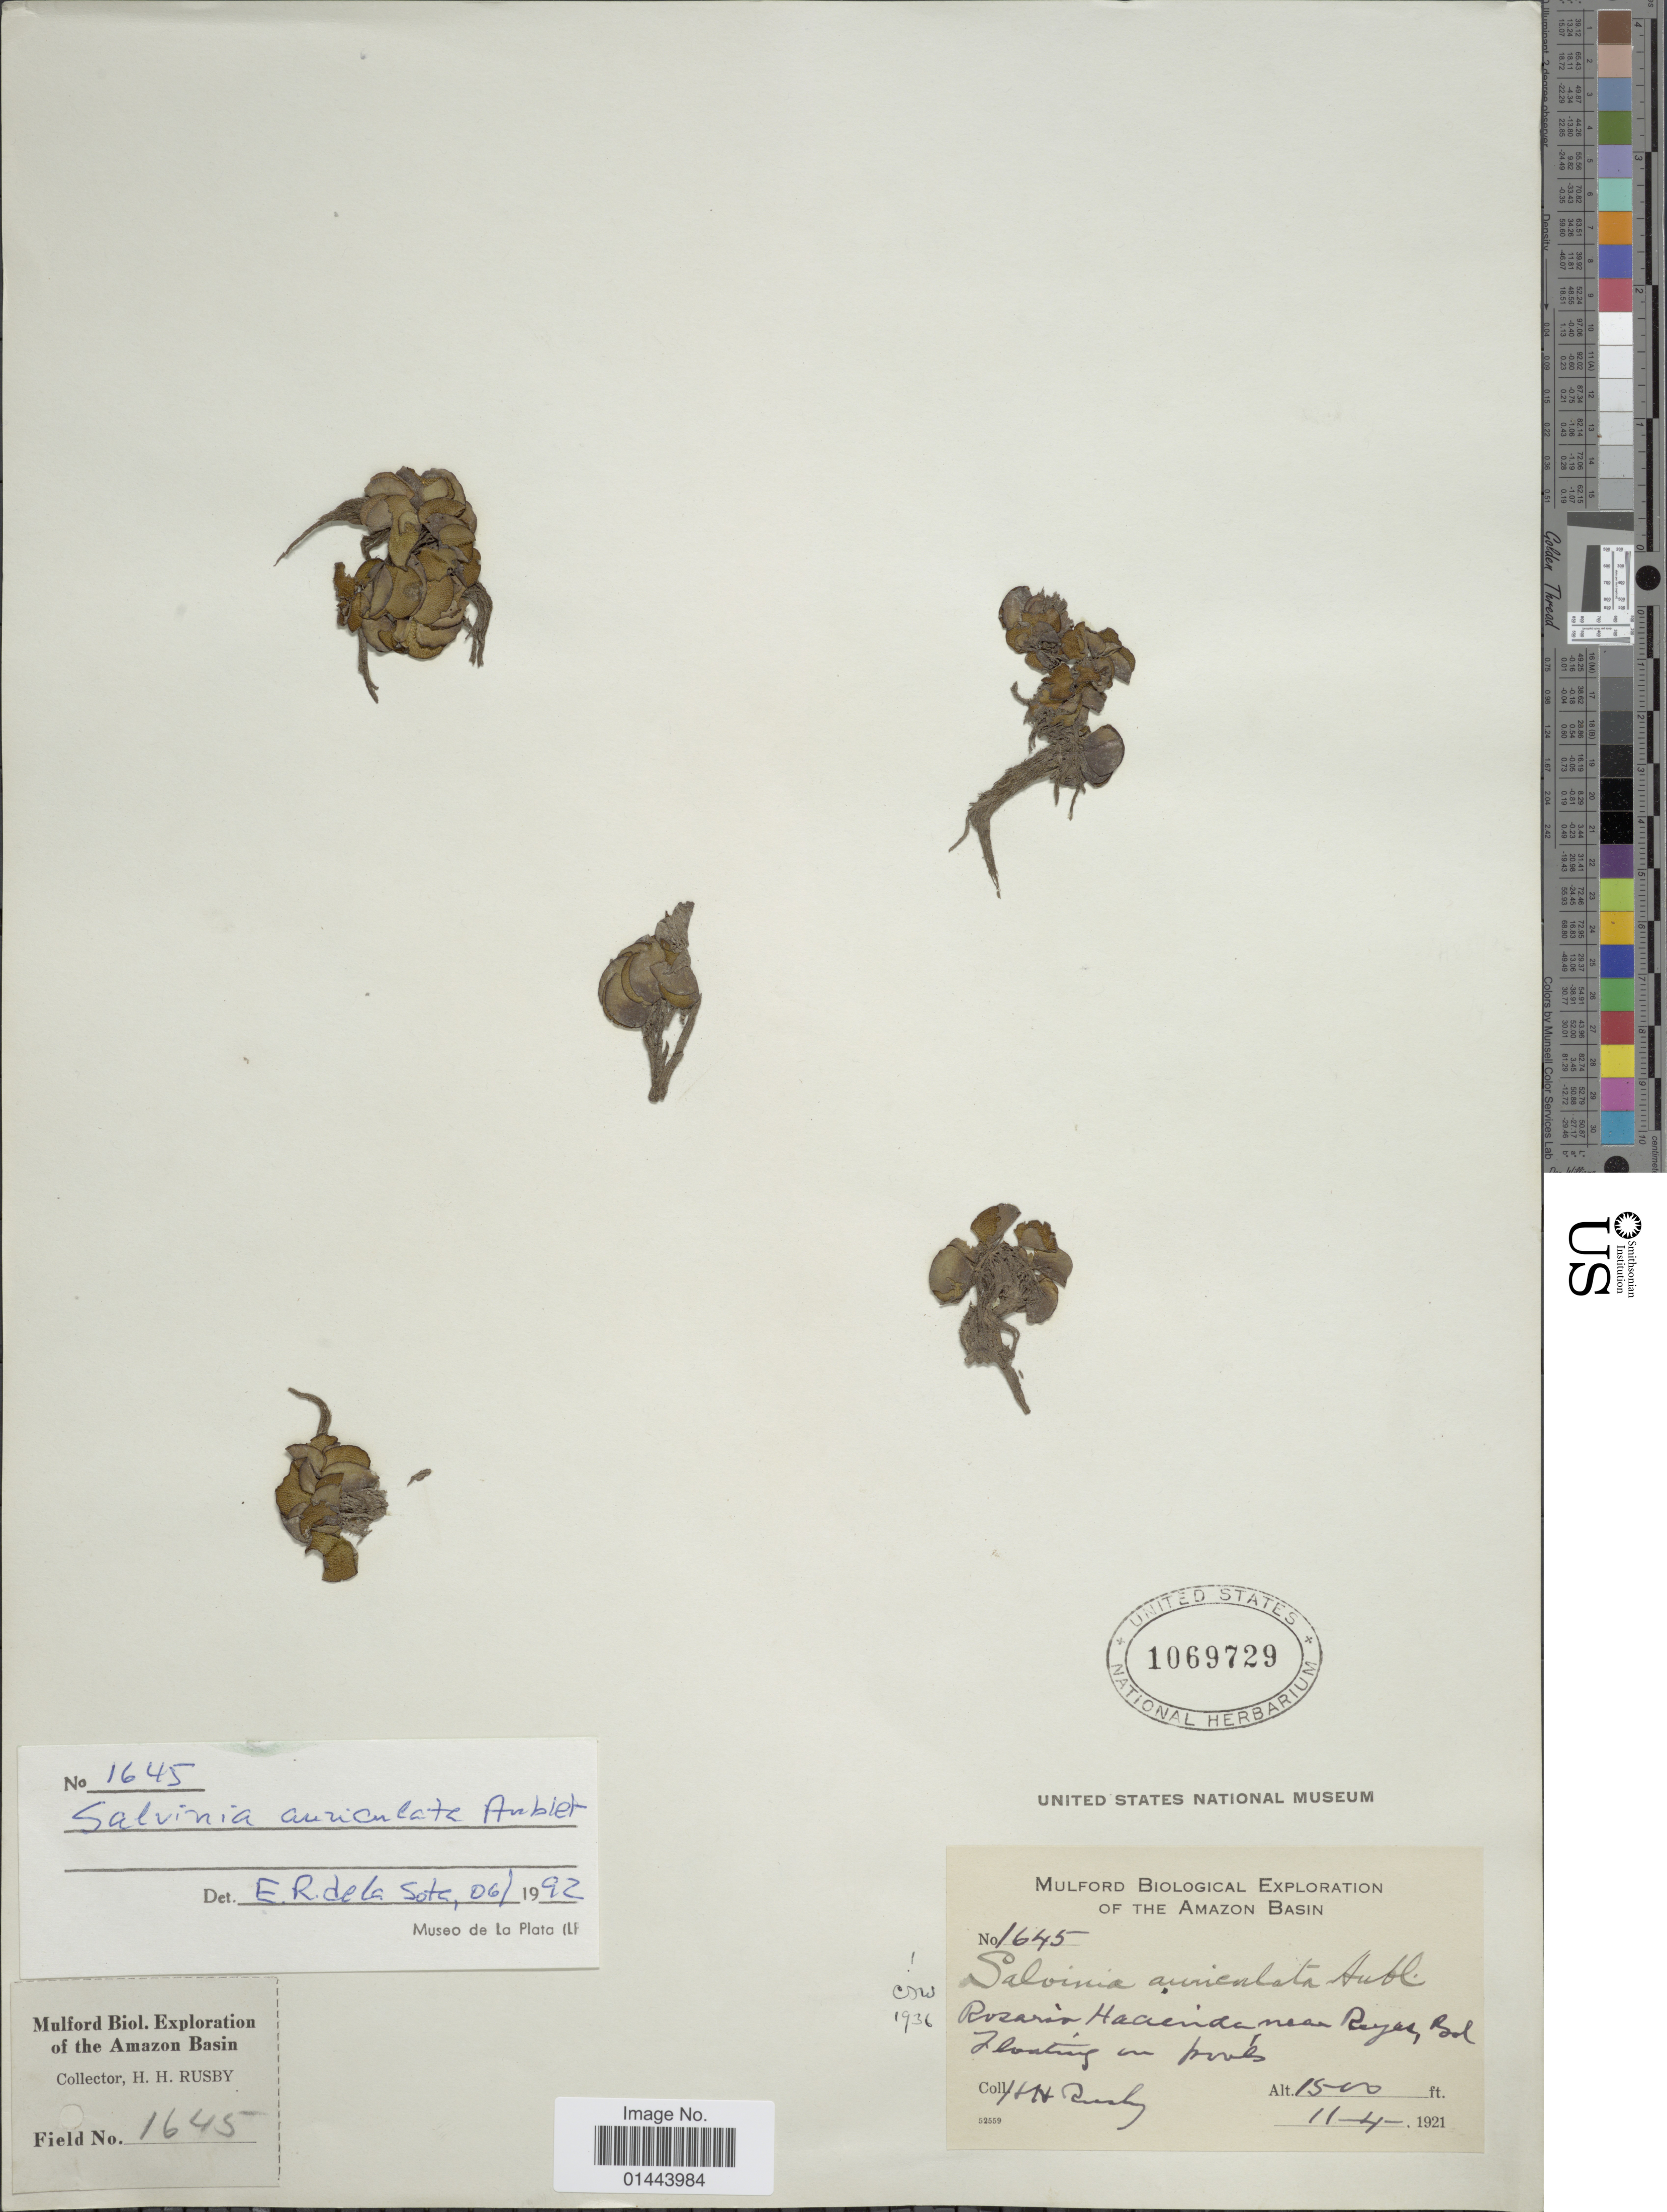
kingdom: Plantae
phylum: Tracheophyta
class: Polypodiopsida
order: Salviniales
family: Salviniaceae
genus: Salvinia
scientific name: Salvinia auriculata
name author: Aubl.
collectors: H. H. Rusby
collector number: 1645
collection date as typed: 11-4-1921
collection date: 1921-11-04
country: Bolivia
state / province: Beni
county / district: José Ballivián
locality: Rosario Hacienda near Reyes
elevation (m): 457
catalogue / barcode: US 1069729